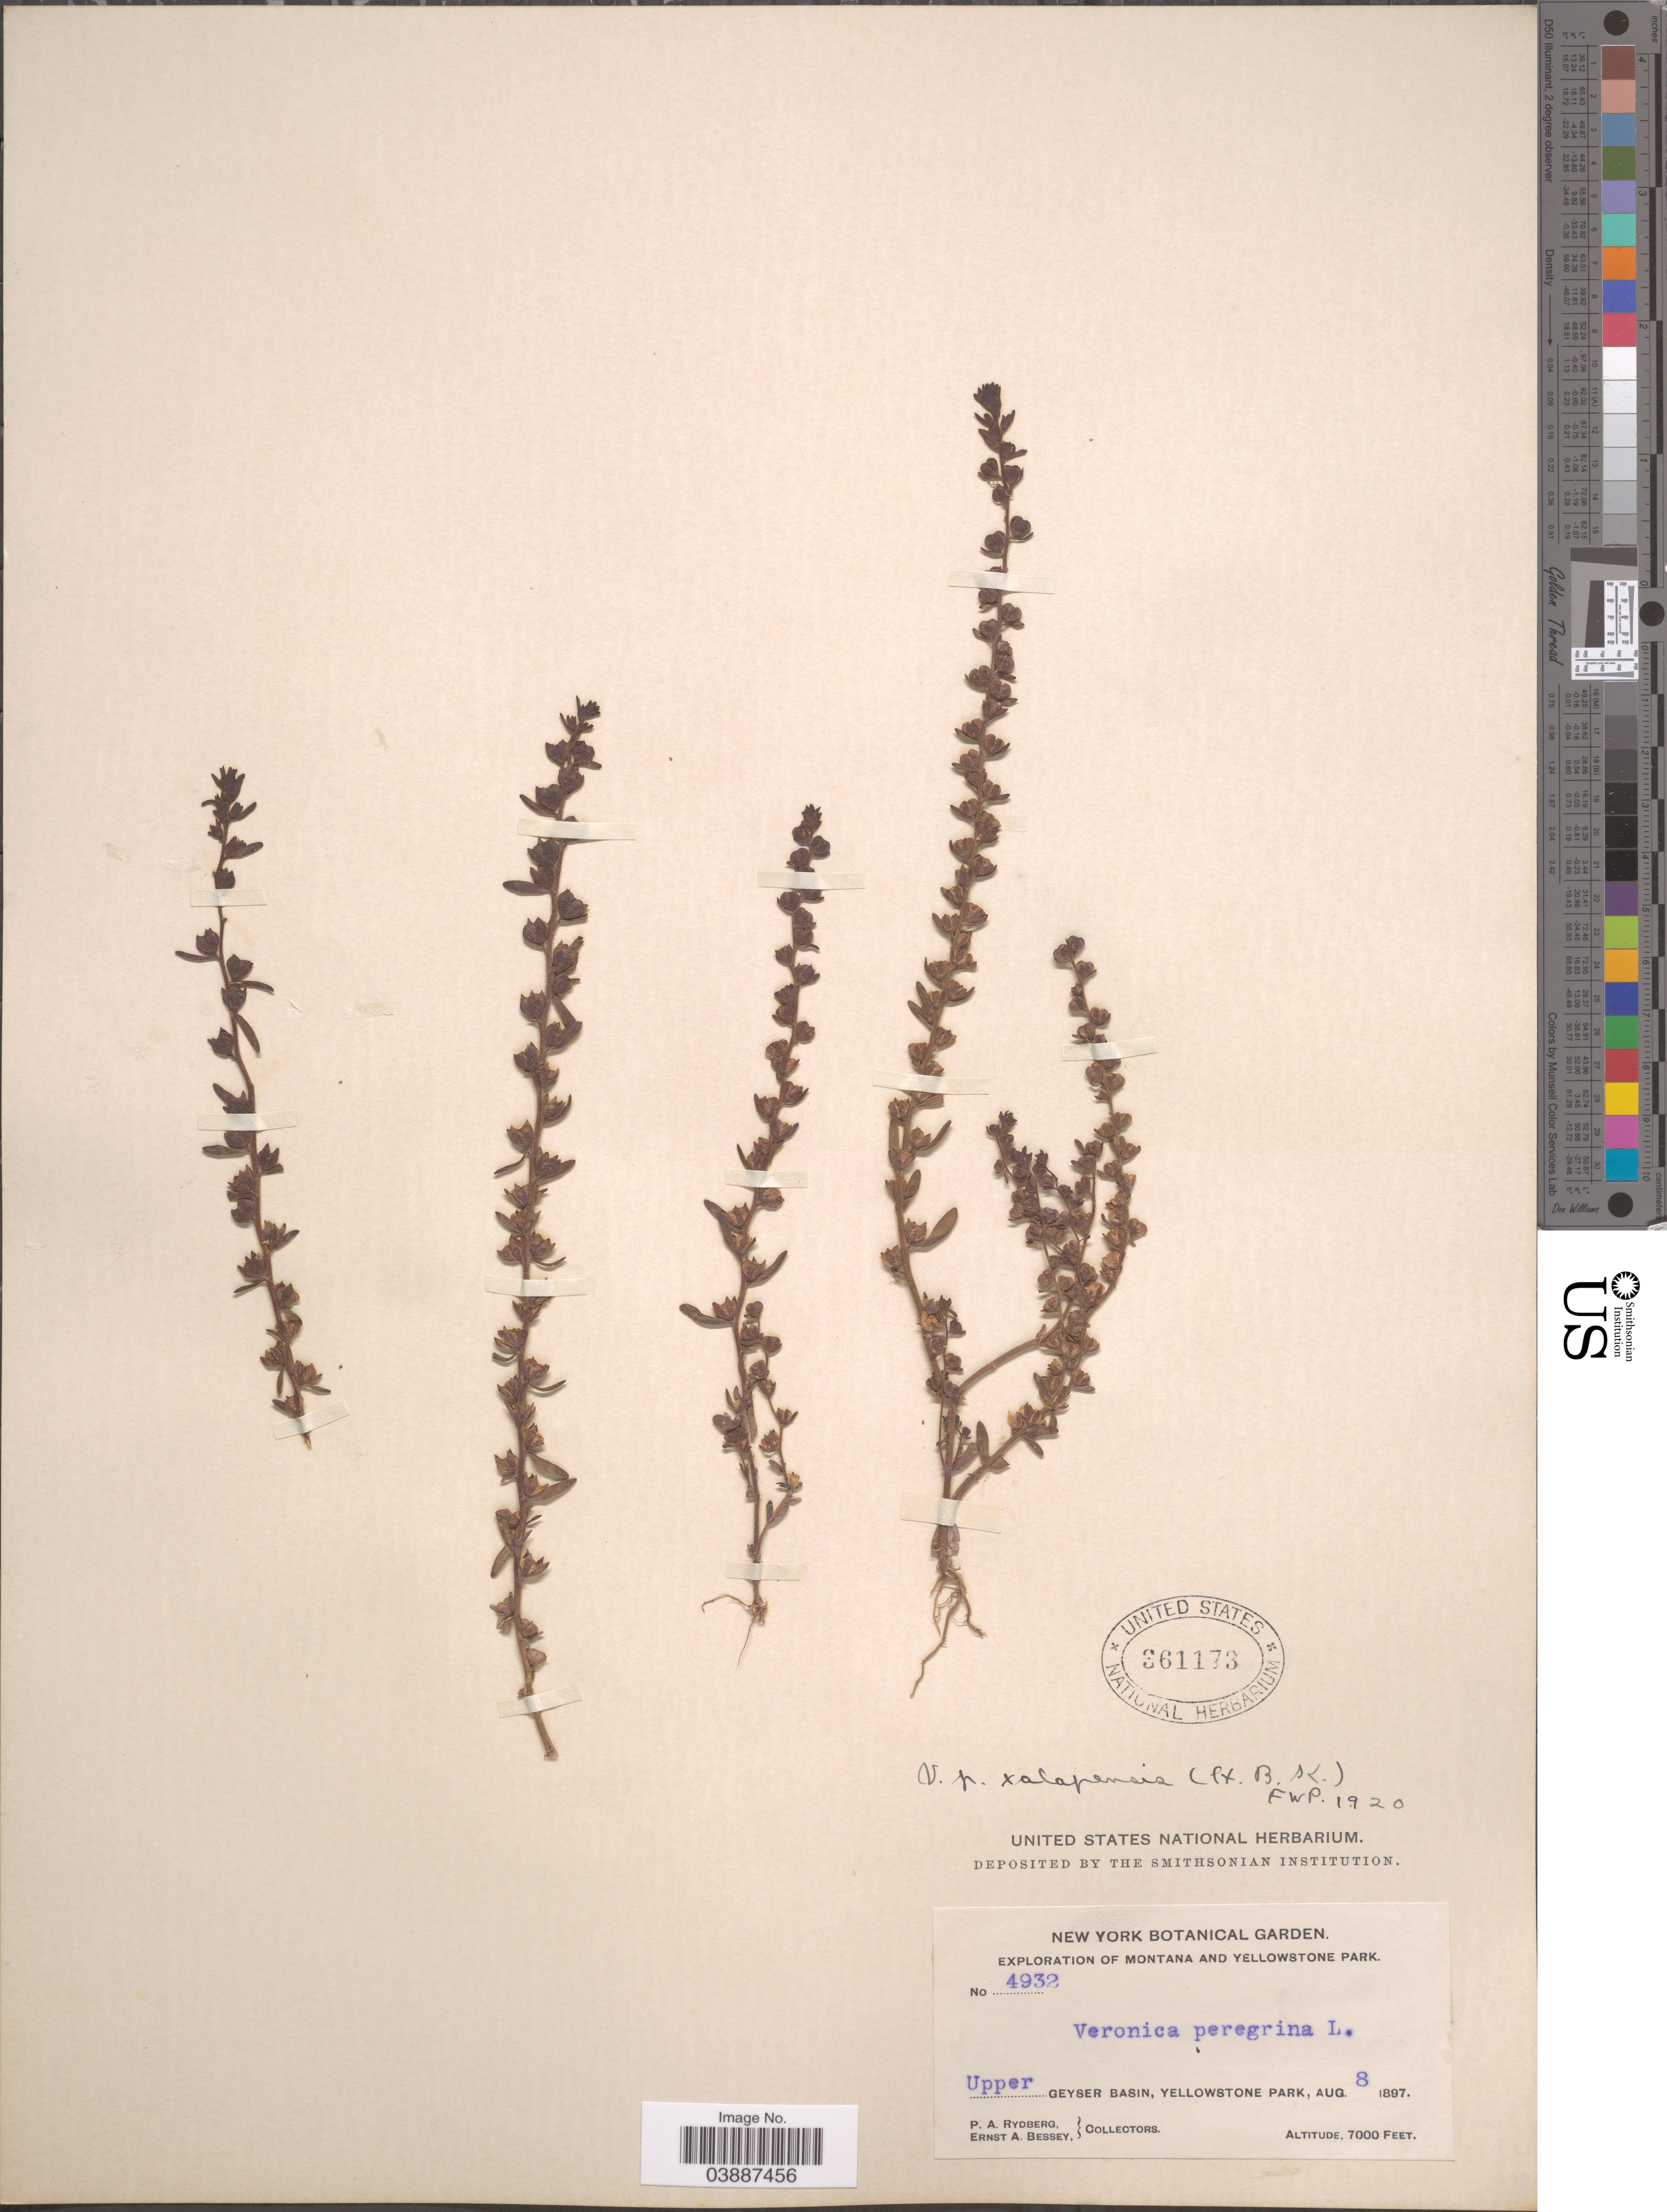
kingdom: Plantae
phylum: Tracheophyta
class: Magnoliopsida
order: Lamiales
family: Plantaginaceae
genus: Veronica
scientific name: Veronica peregrina var. xalapensis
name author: Kunth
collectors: P. A. Rydberg & E. A. Bessey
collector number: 4932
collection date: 1897-08-08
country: United States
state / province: Montana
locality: Yellowstone Park. Upper Geyser Basin.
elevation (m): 2134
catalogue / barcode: US 361173